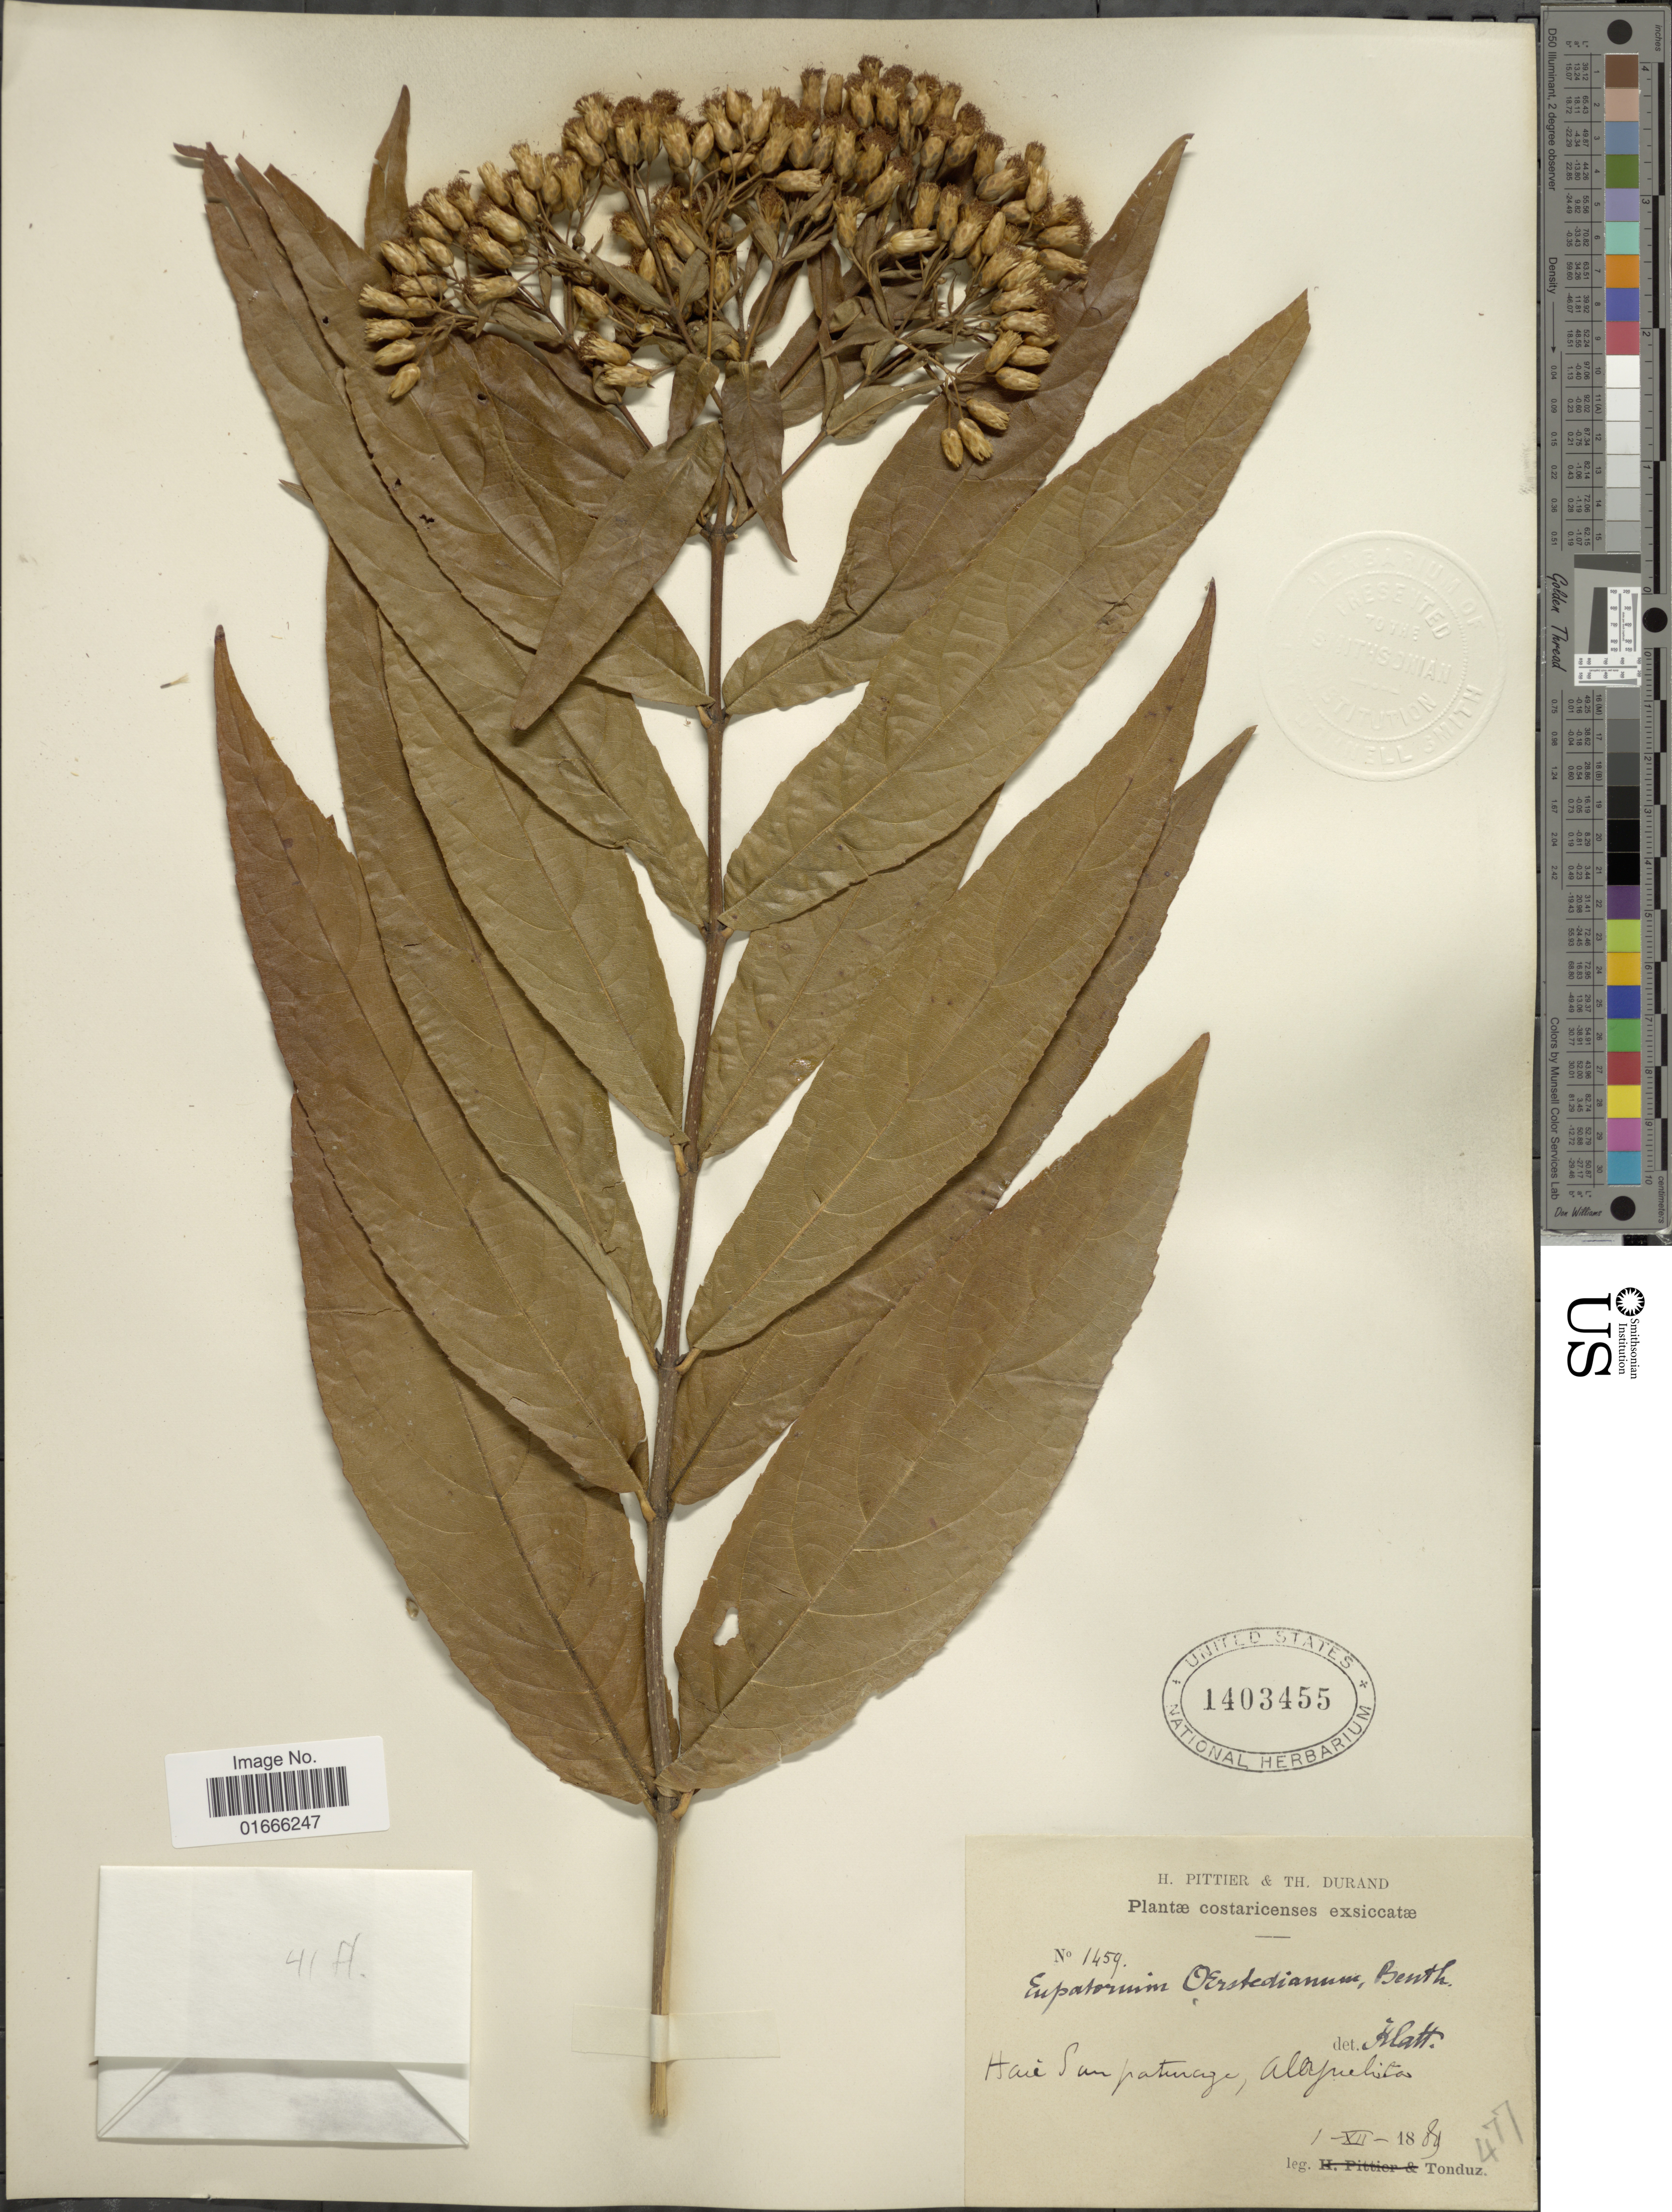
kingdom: Plantae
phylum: Tracheophyta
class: Magnoliopsida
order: Asterales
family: Asteraceae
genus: Chromolaena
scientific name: Chromolaena oerstediana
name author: (B.L. Rob. ex Oerst.) R.M. King & H. Rob.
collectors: A. Tonduz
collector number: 477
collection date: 1889-12-01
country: Costa Rica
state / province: Alajuela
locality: Haie San paturage.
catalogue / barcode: US 1403455